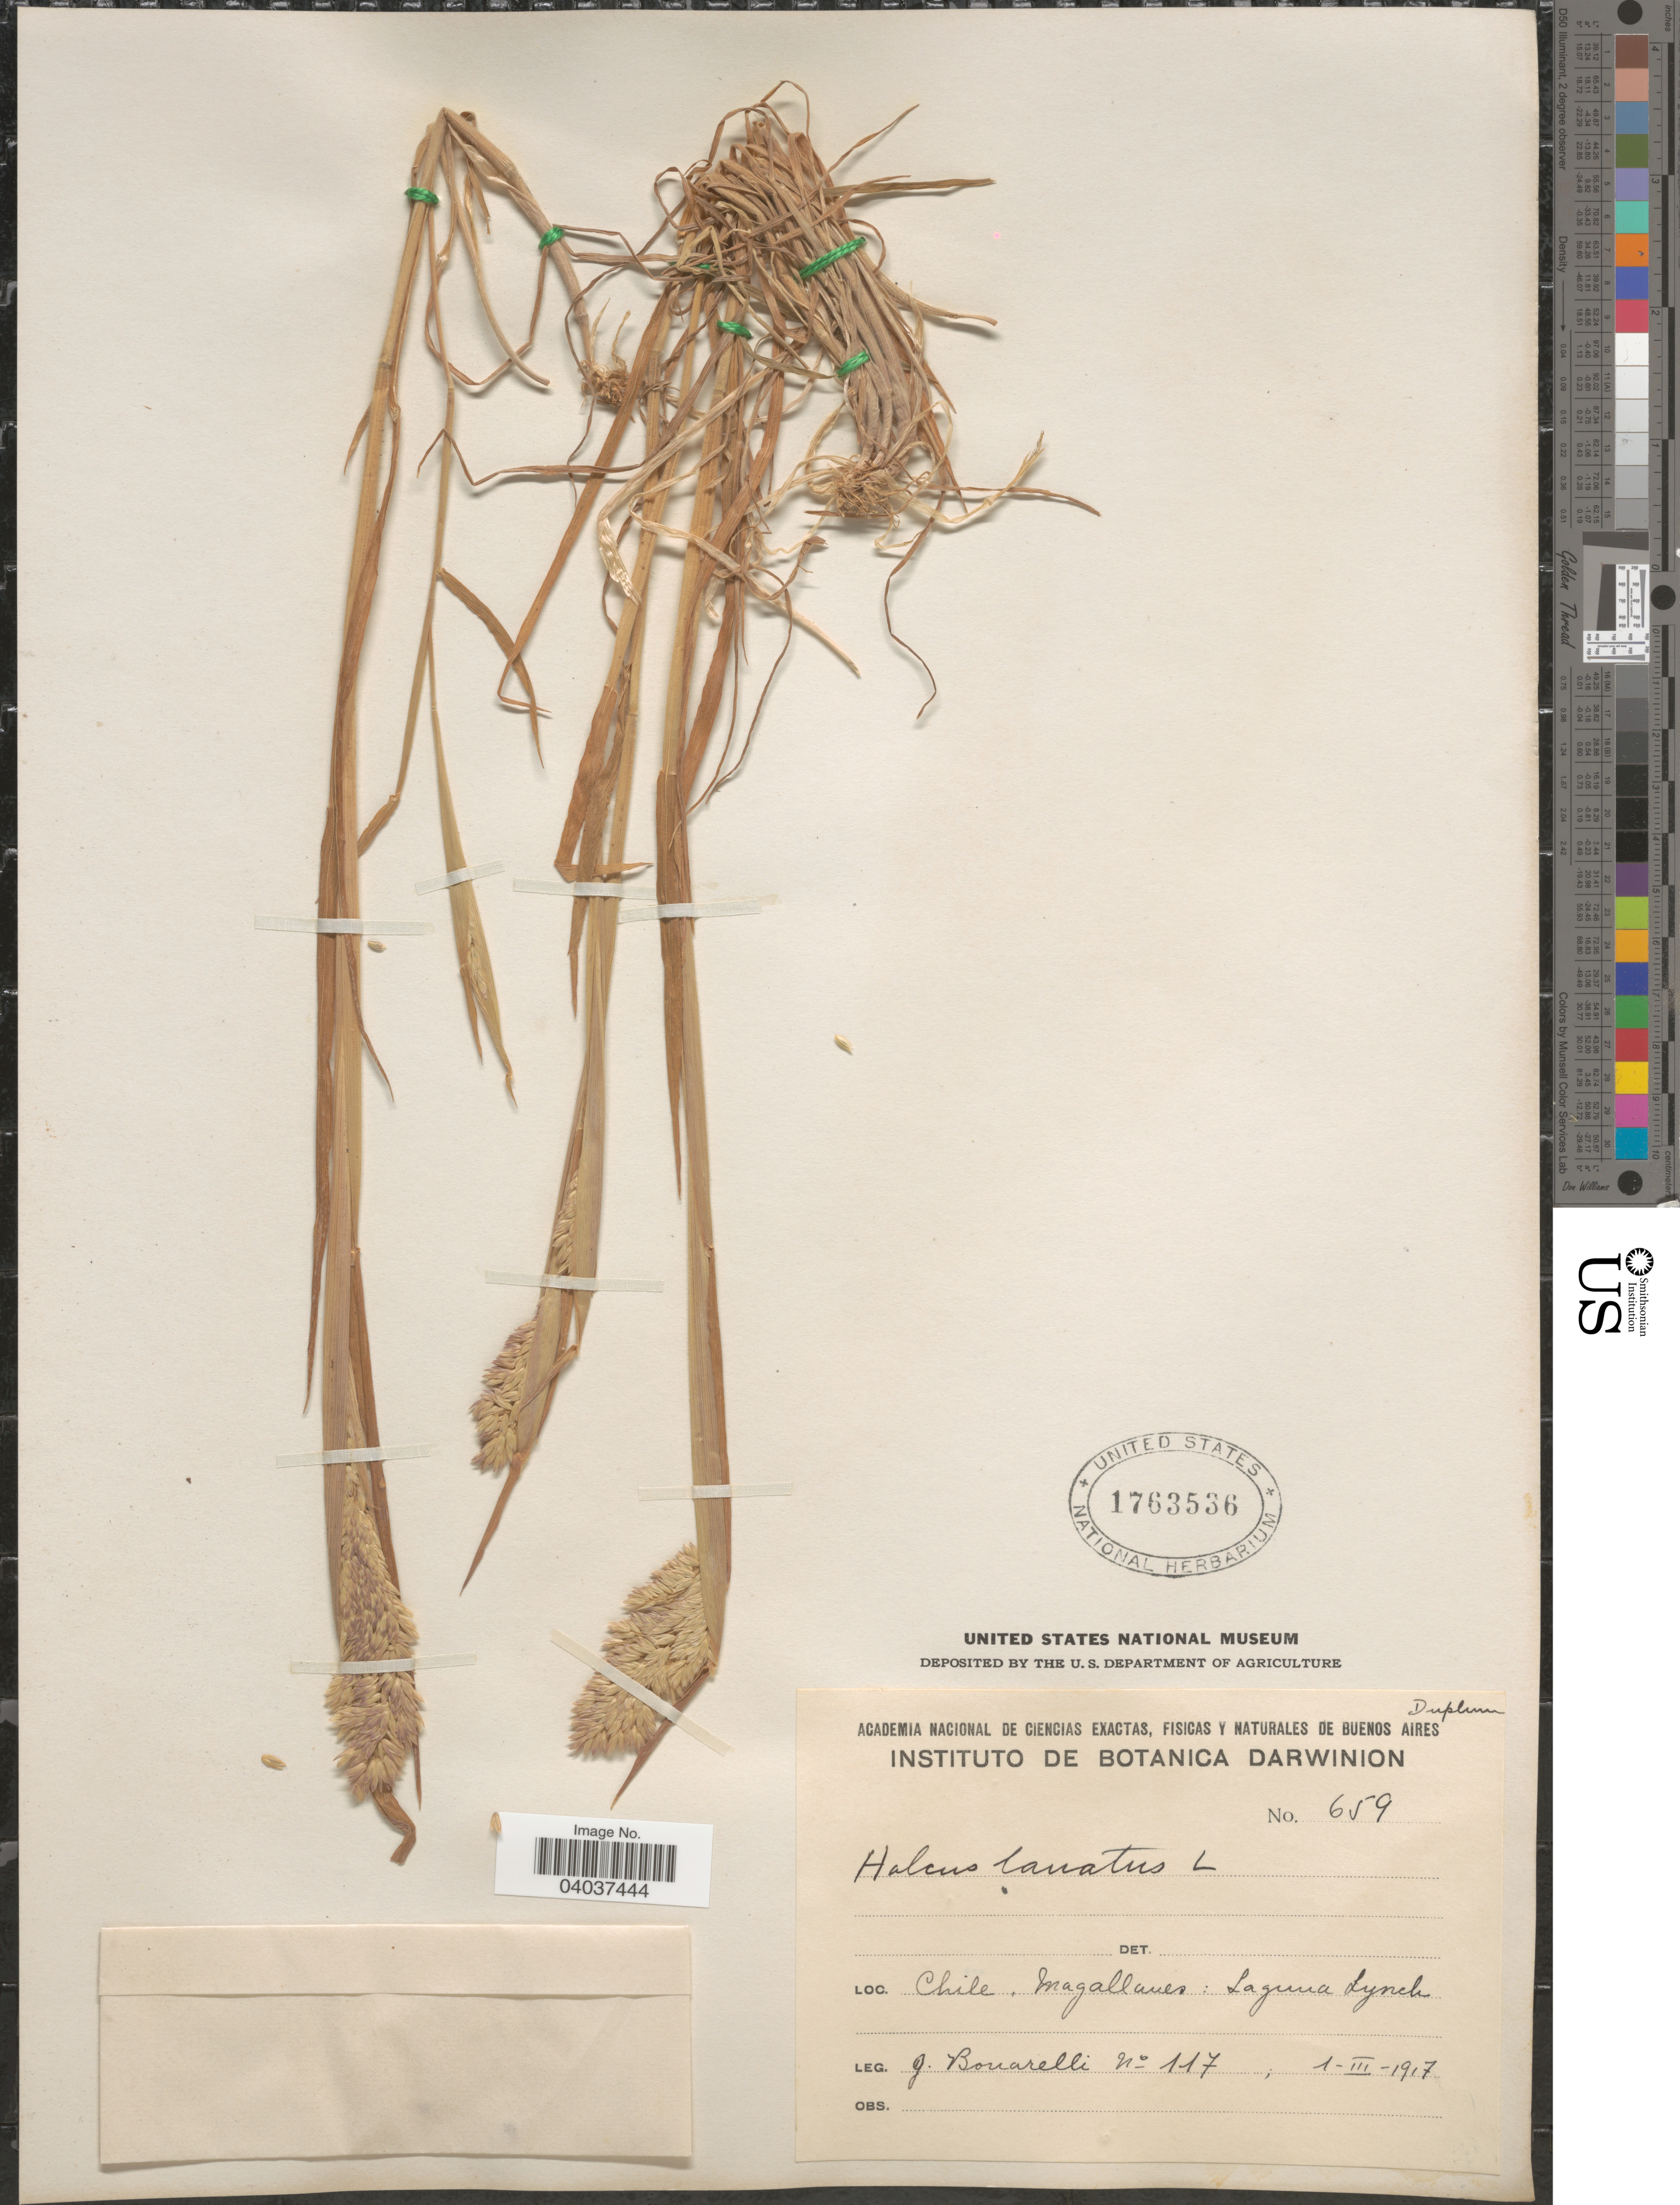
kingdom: Plantae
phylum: Tracheophyta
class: Liliopsida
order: Poales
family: Poaceae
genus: Holcus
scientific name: Holcus lanatus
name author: L.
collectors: G. Bonarelli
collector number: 117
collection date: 1917-03-01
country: Chile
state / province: Magallanes y de la Antártica Chilena (XII)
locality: Magallanes: Laguna Lynch.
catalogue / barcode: US 1763536